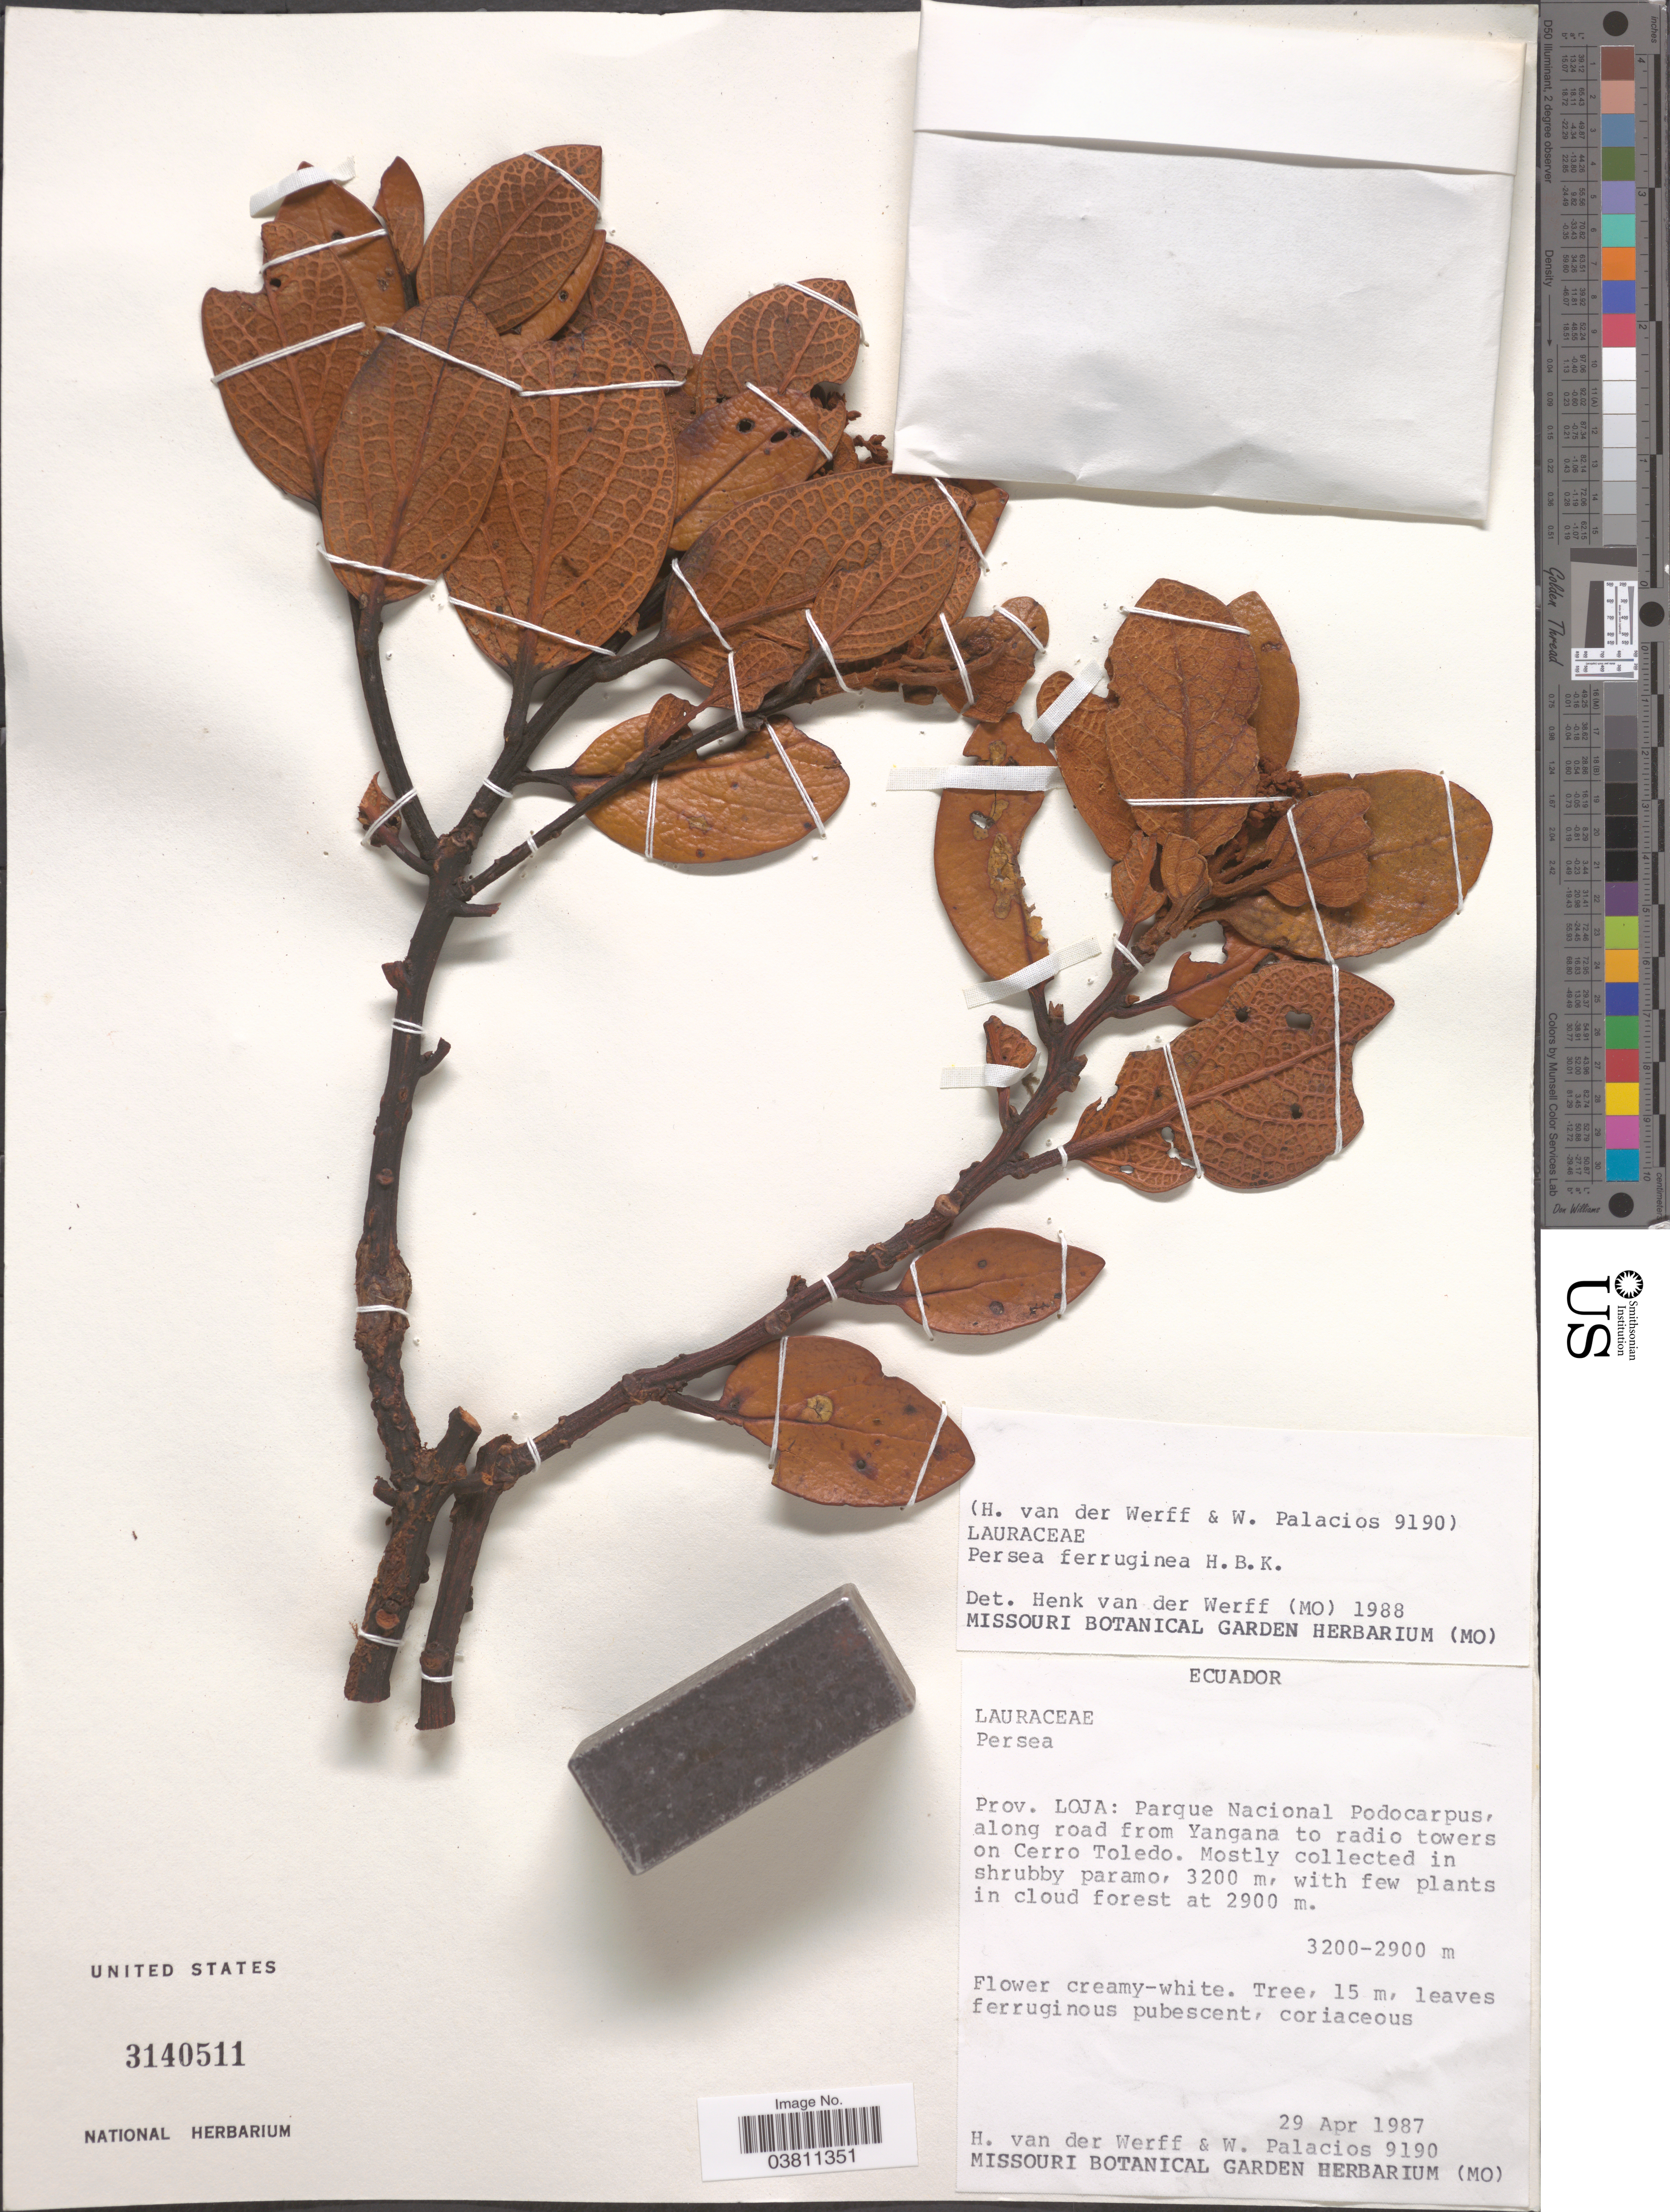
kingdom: Plantae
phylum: Tracheophyta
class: Magnoliopsida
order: Laurales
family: Lauraceae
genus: Persea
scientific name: Persea ferruginea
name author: Kunth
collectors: H. van der Werff & W. Palacios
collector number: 9190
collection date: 1987-04-29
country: Ecuador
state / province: Loja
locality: Parque Nacional Podocarpus, along road from Yangana to radio towers on Cerro Toledo. In shrubby paramo, in cloud forest.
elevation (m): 2900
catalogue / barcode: US 3140511